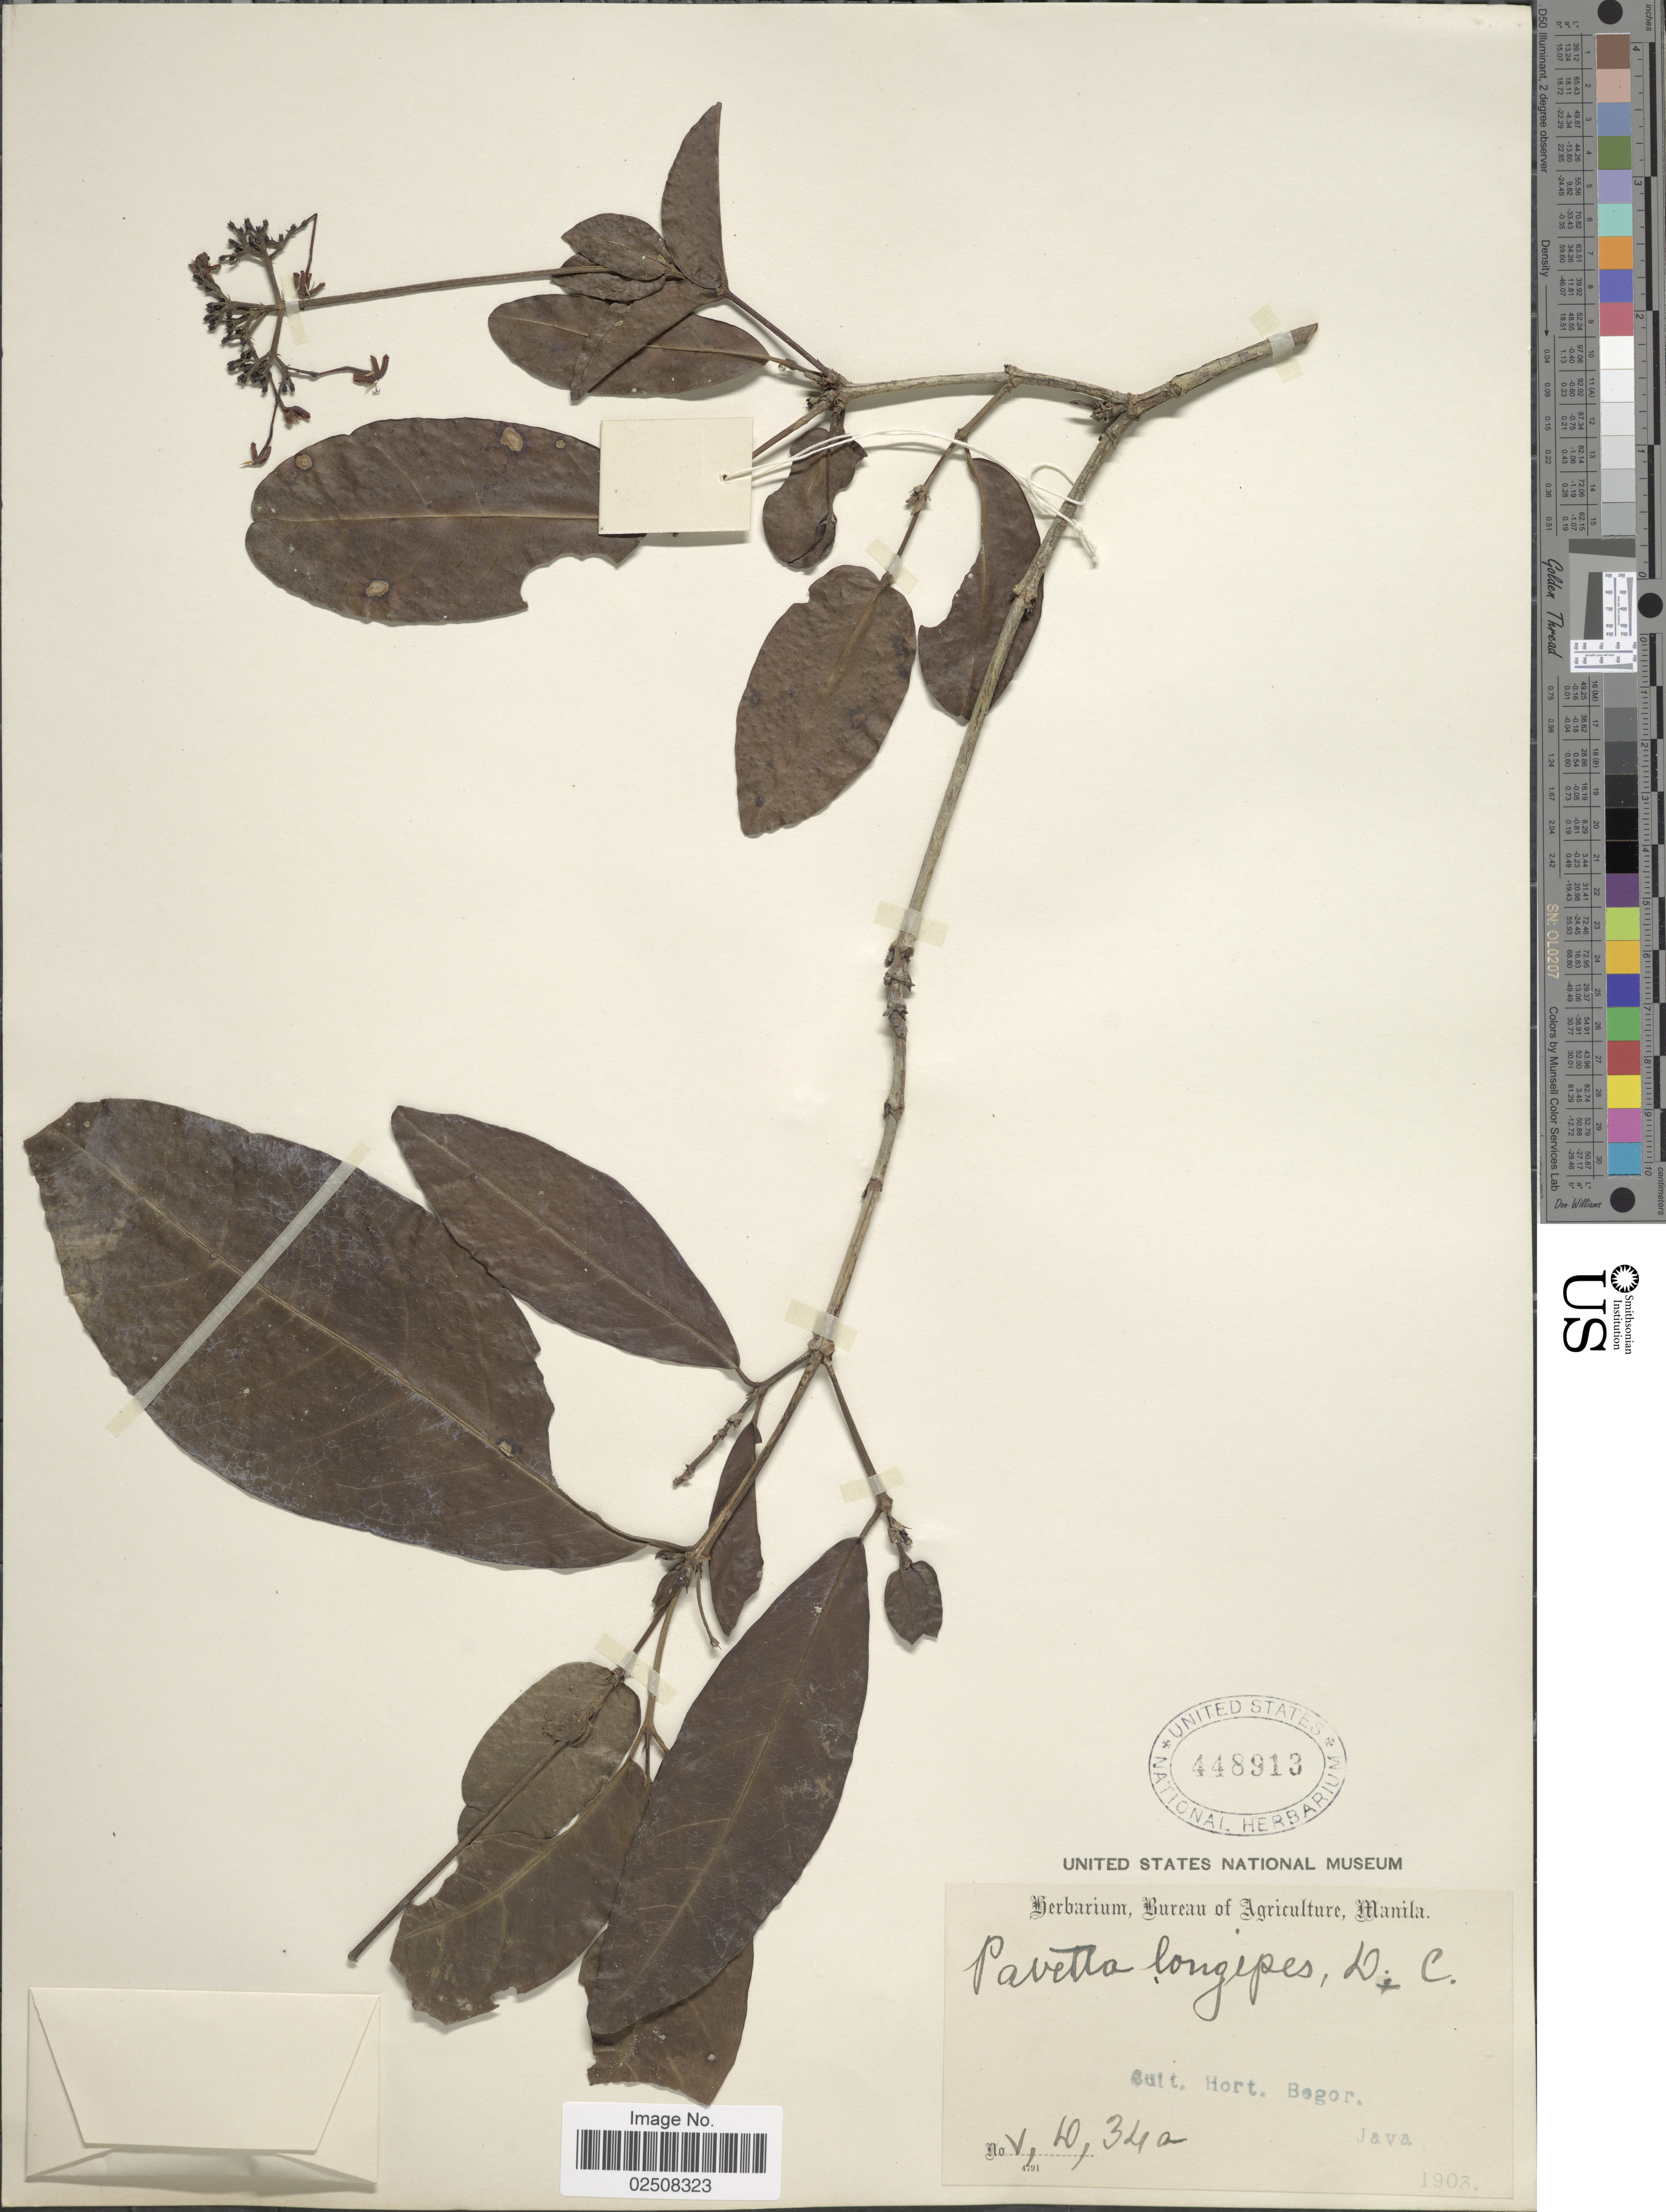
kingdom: Plantae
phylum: Tracheophyta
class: Magnoliopsida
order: Gentianales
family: Rubiaceae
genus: Pavetta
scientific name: Pavetta longipes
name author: DC.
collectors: ex Herb. Bur. Agric. Manila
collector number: V, D, 34a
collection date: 1903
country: Indonesia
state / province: Java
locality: Cult. Hort. Bogor.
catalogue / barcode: US 448913